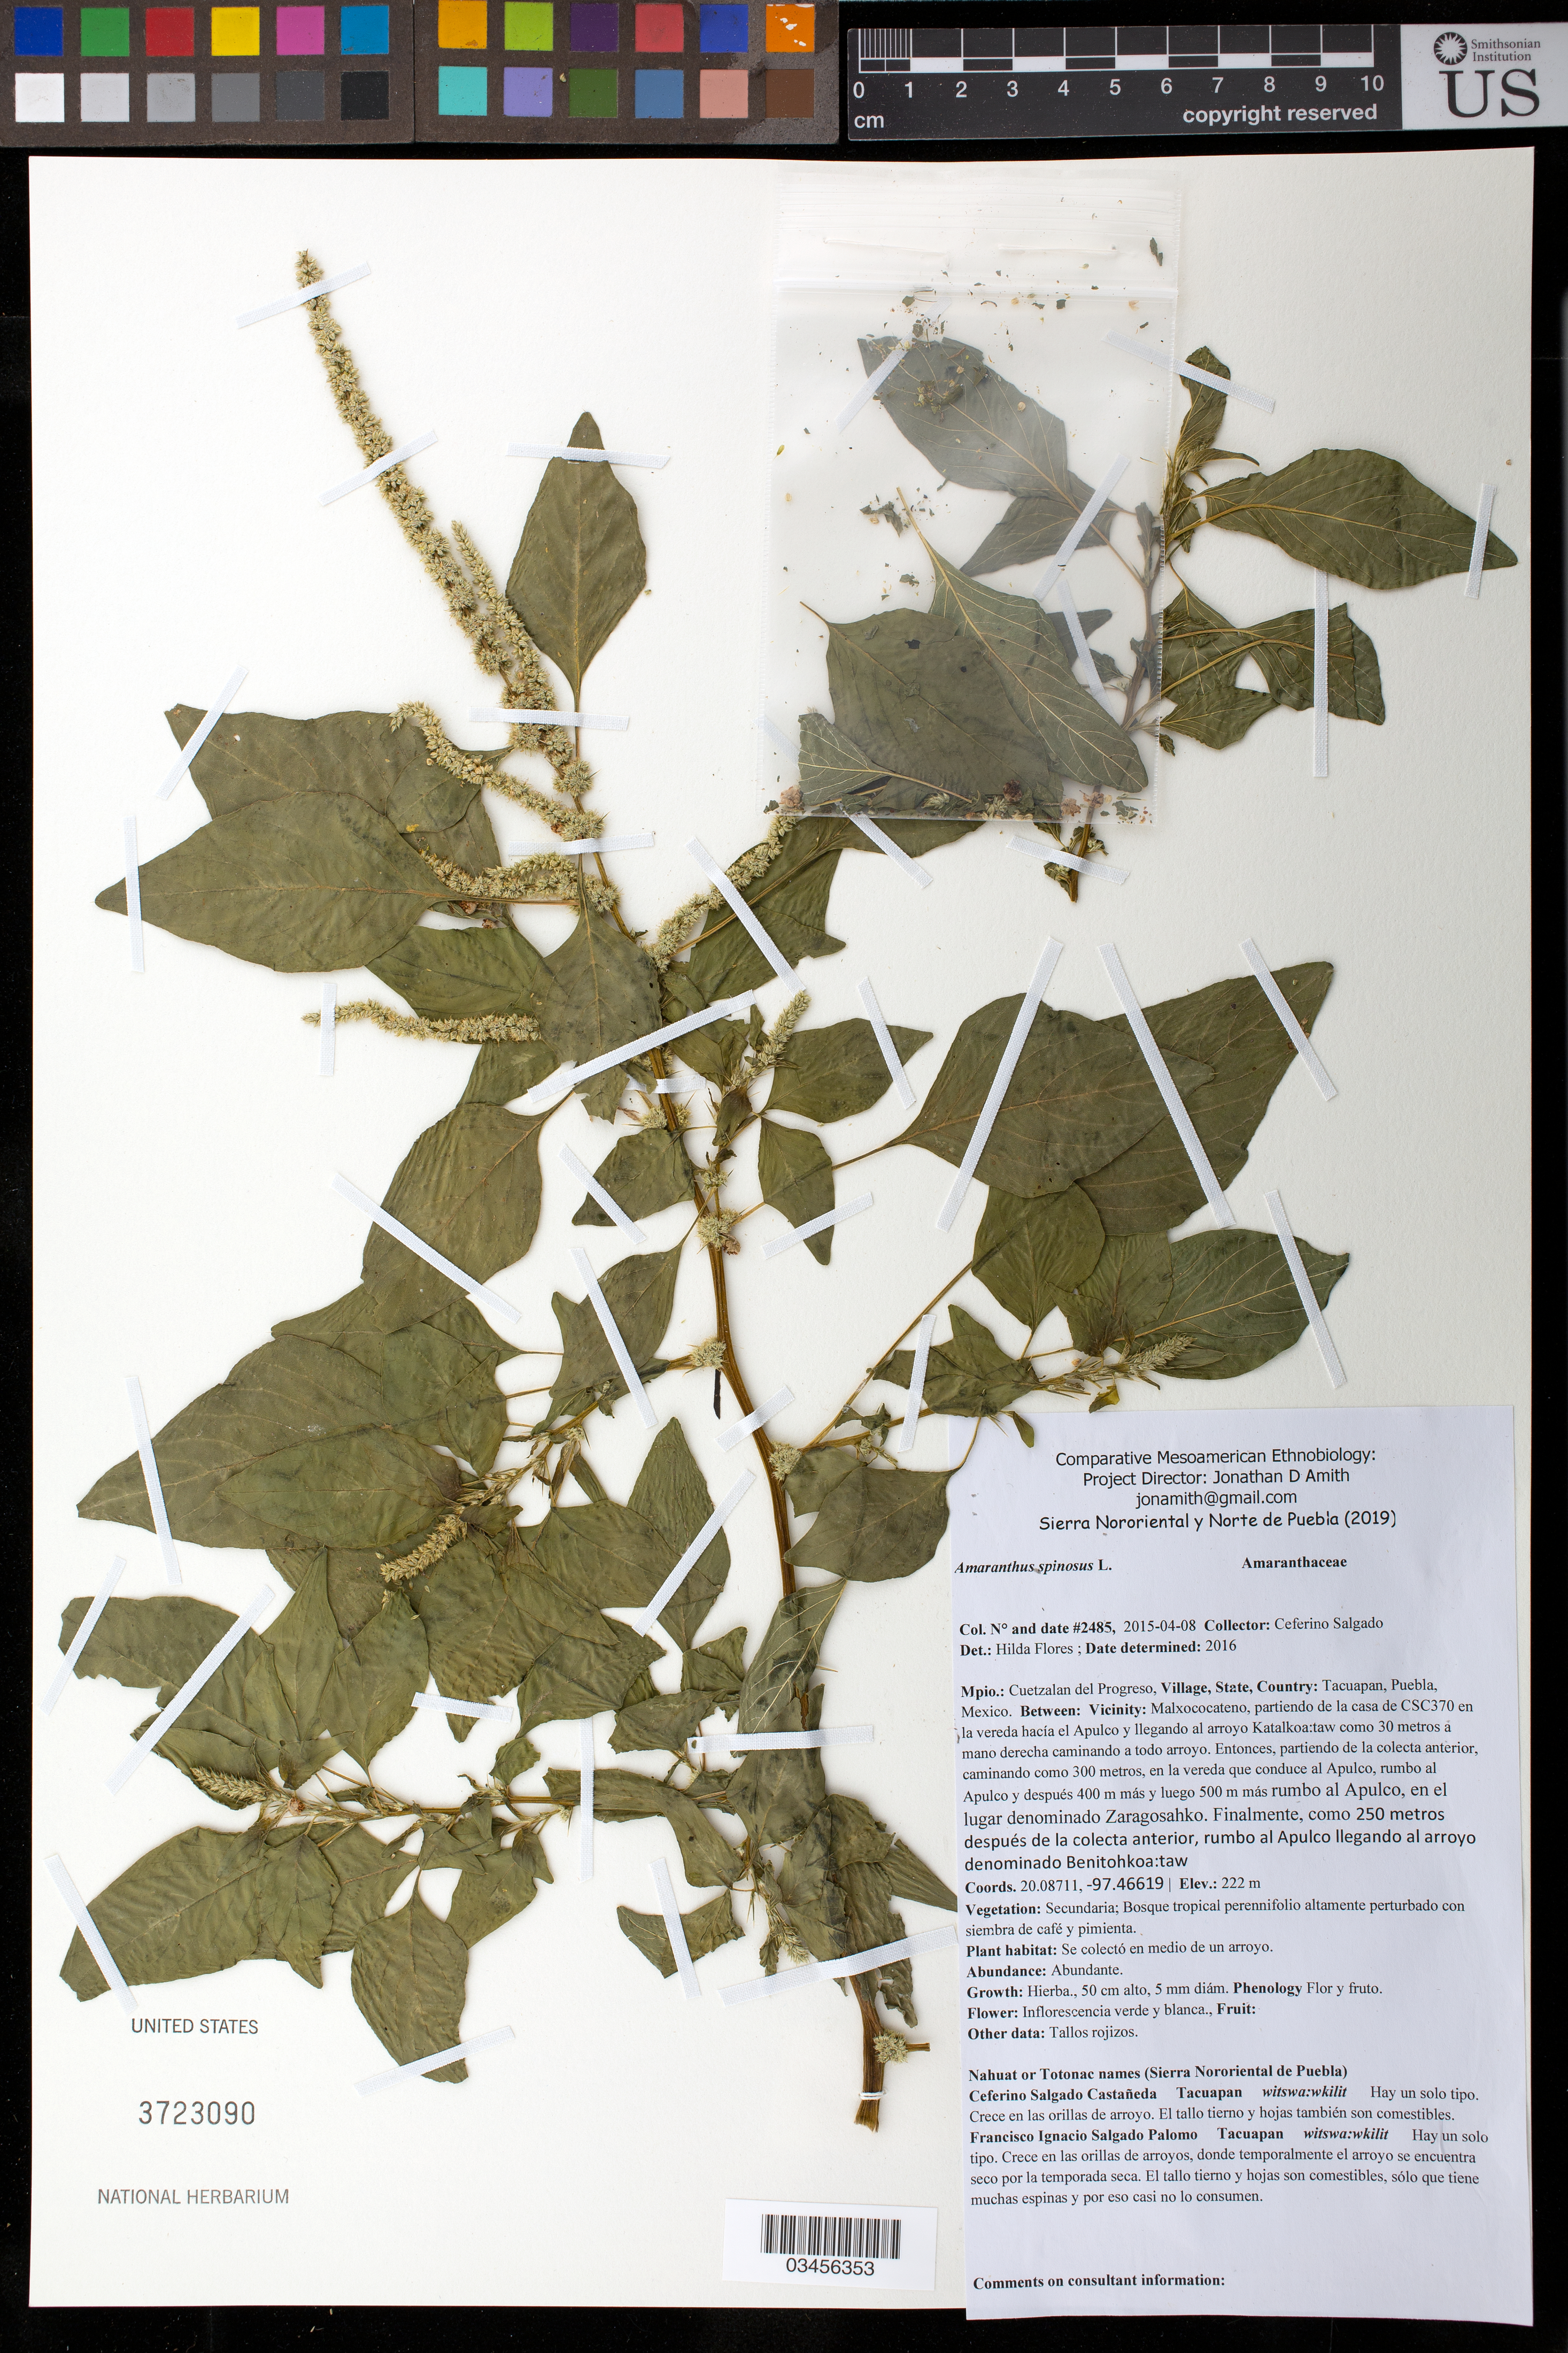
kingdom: Plantae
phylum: Tracheophyta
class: Magnoliopsida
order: Caryophyllales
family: Amaranthaceae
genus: Amaranthus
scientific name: Amaranthus spinosus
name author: L.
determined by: Flores, H.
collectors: C. Salgado Castañeda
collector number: CSC_02485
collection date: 2015-04-08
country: México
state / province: Puebla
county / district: Cuetzalan del Progreso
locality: PUEBLO: Tacuapan; LOCALIDAD EXACTA: Malxococateno, partiendo de la casa de CSC370 en la vereda hacía el Apulco y llegando al arroyo Katalkoa:taw como 30 metros a mano derecha caminando a todo arroyo. Entonces, partiendo de la colecta anterior, caminando c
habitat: Bosque tropical perennifolio altamente perturbado con siembra de café y pimienta | Se colectó en medio de un arroyo.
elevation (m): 222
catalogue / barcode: US 3723090